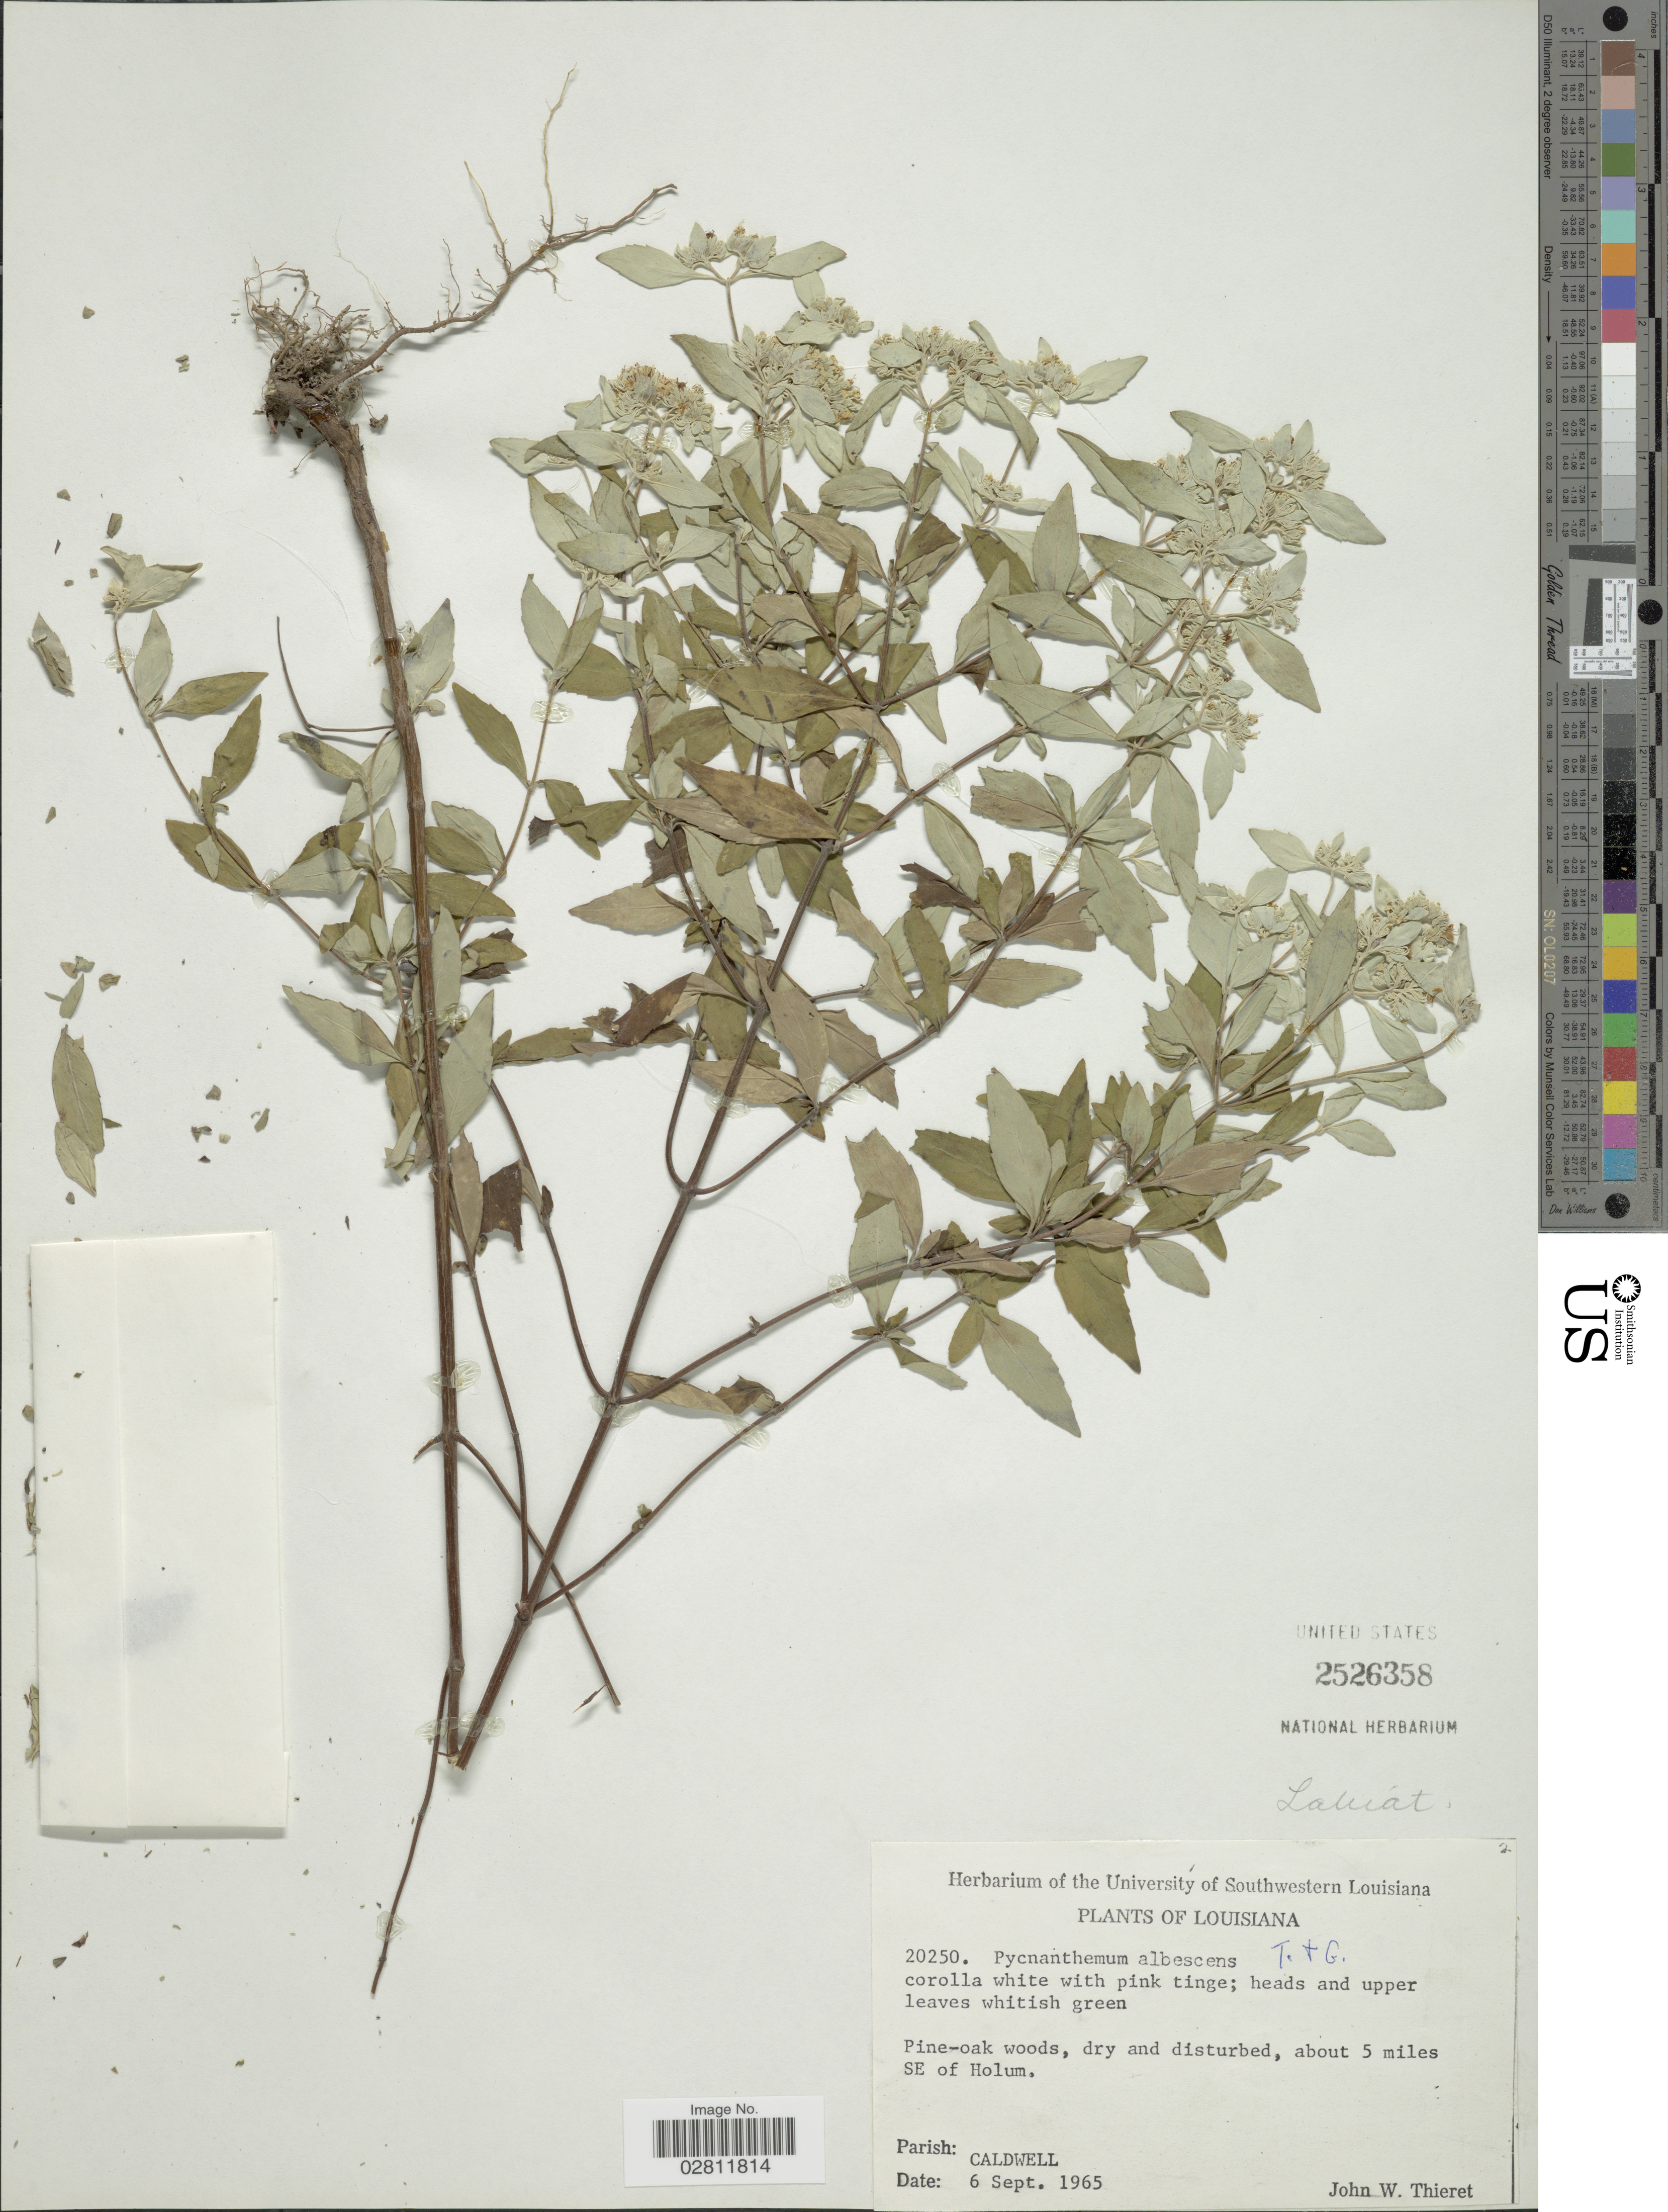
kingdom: Plantae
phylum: Tracheophyta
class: Magnoliopsida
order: Lamiales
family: Lamiaceae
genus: Pycnanthemum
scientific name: Pycnanthemum albescens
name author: Torr. & A. Gray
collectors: J. W. Thieret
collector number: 20250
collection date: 1965-09-06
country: United States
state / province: Louisiana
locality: Pine-oak woods, dry and disturbed, about 5 miles SE of Holum. Parish: Caldwell.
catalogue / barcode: US 2526358